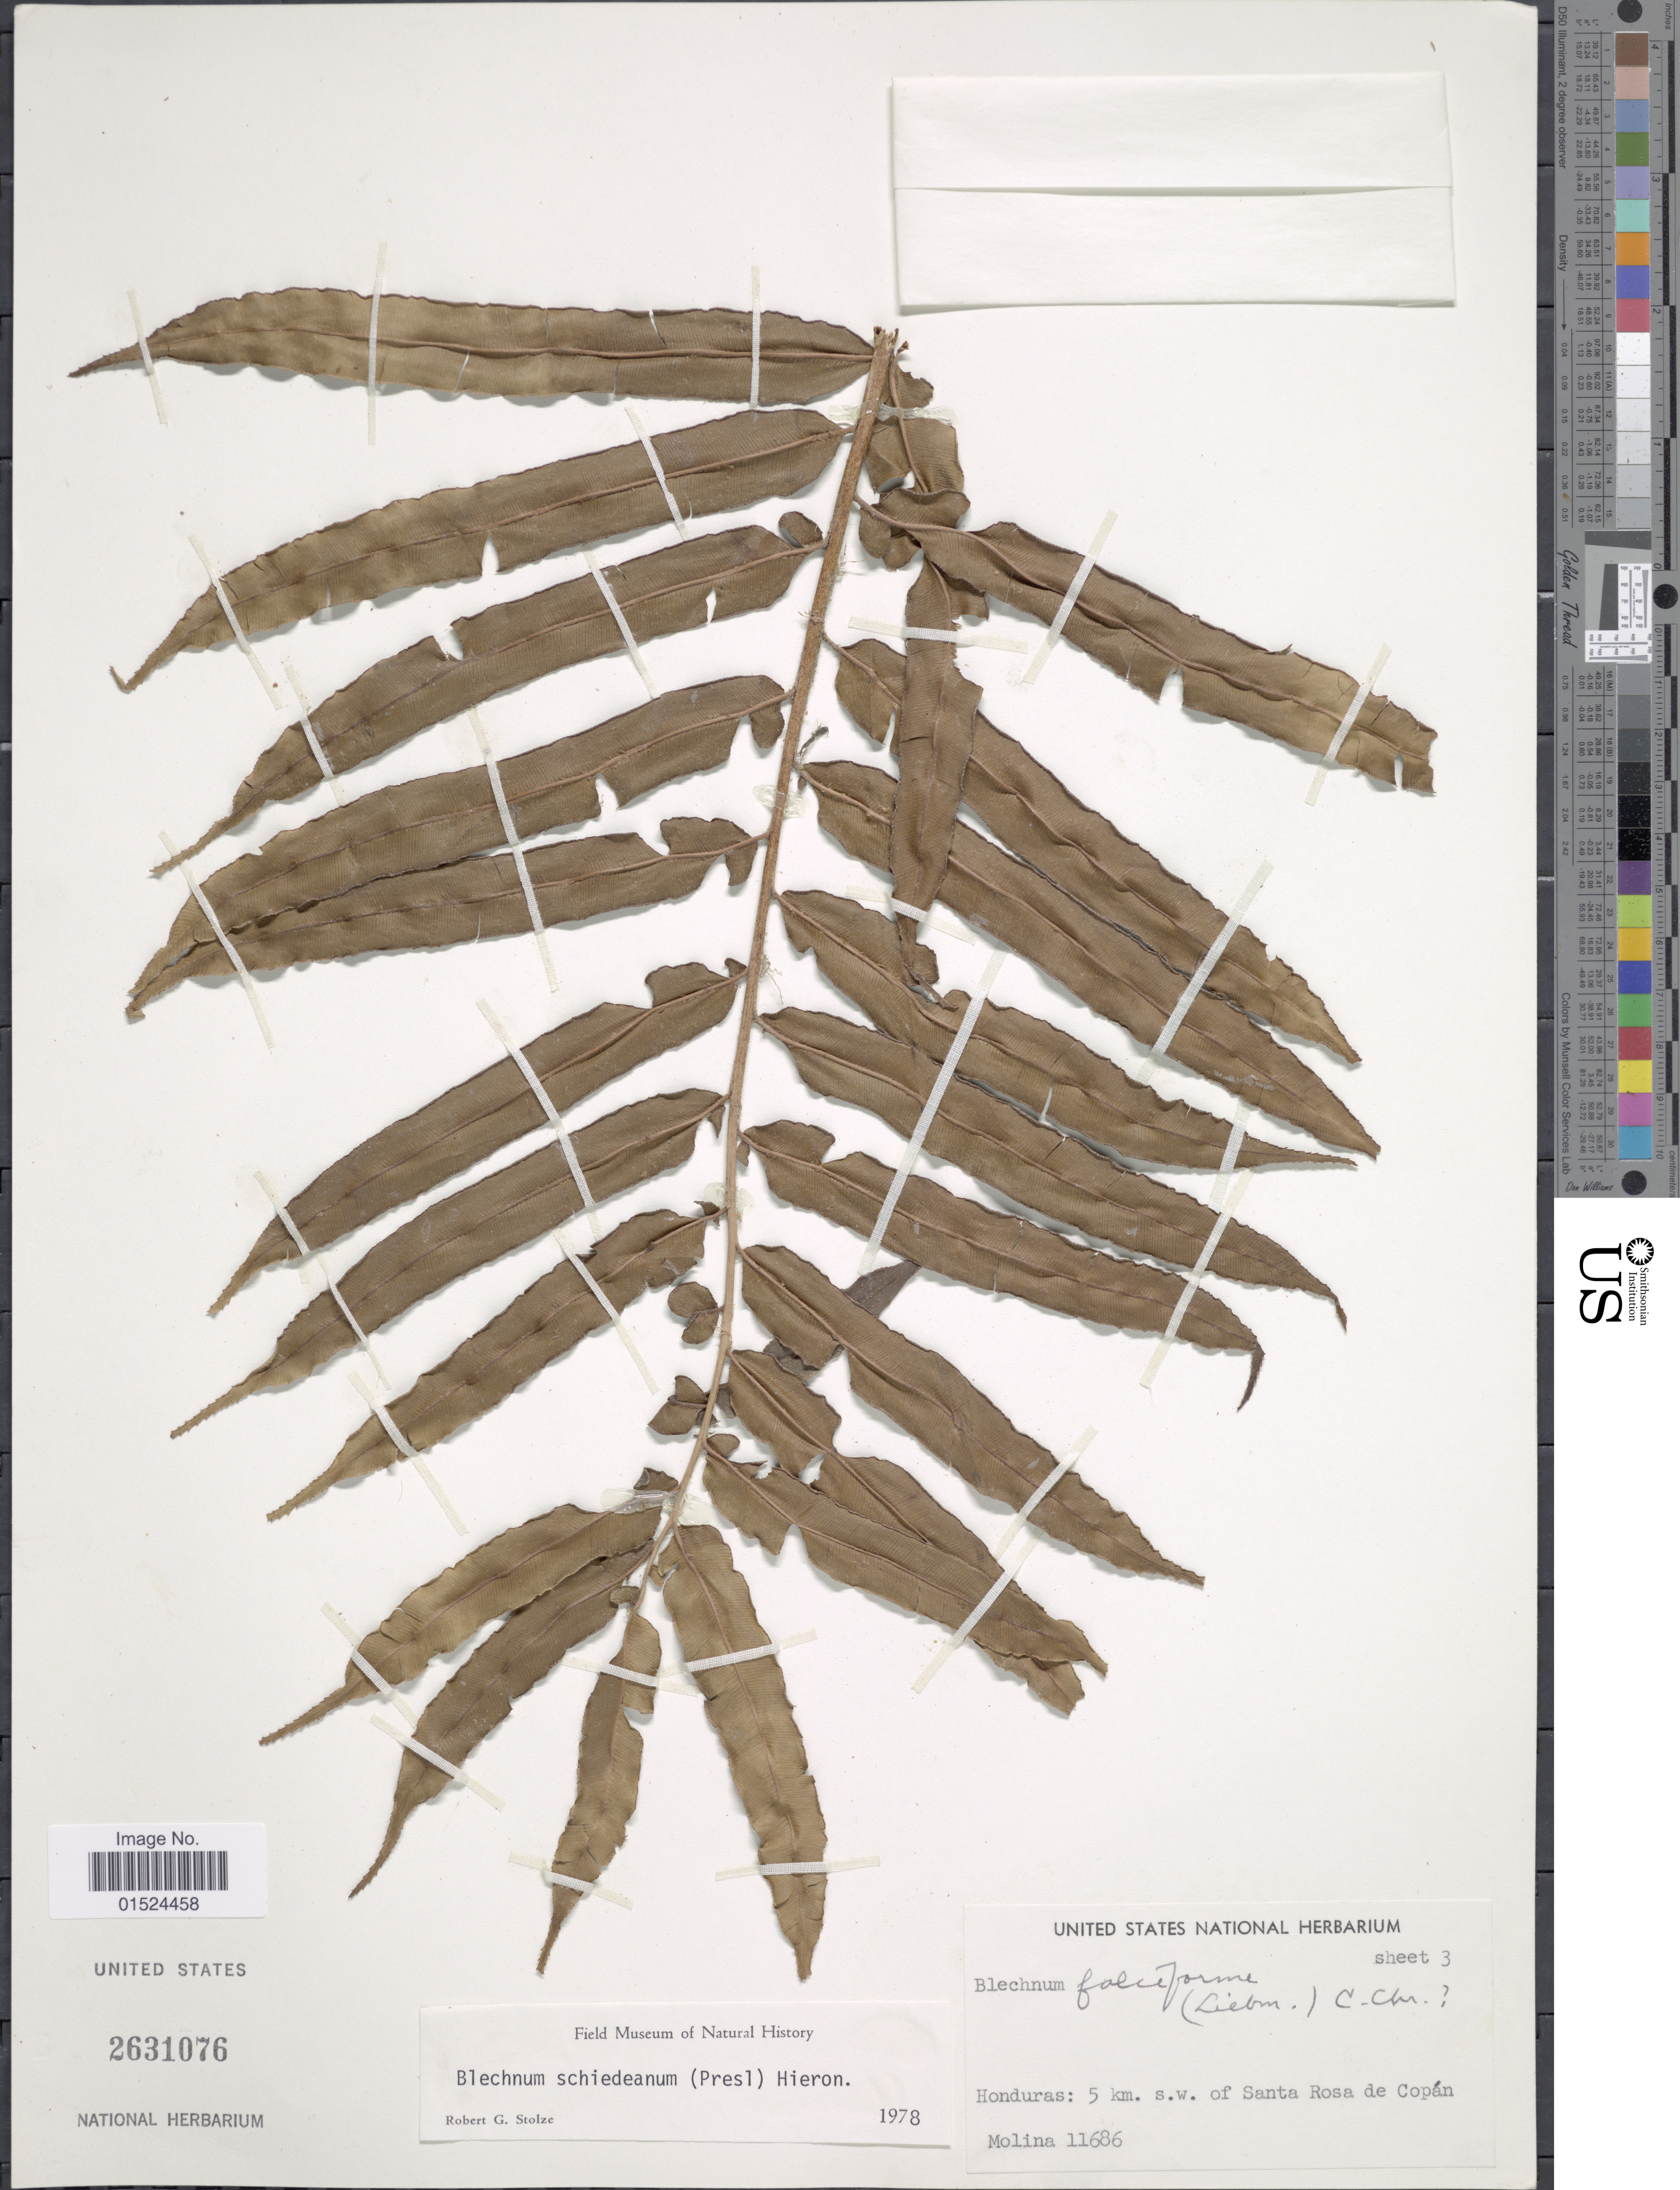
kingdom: Plantae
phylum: Tracheophyta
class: Polypodiopsida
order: Polypodiales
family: Blechnaceae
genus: Blechnum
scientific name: Blechnum schiedeanum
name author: (Schltdl. ex C. Presl) Hieron.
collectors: -- Molina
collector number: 11686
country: Honduras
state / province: Copán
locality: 5 km. s.w. of Santa Rosa de Copán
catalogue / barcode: US 2631076